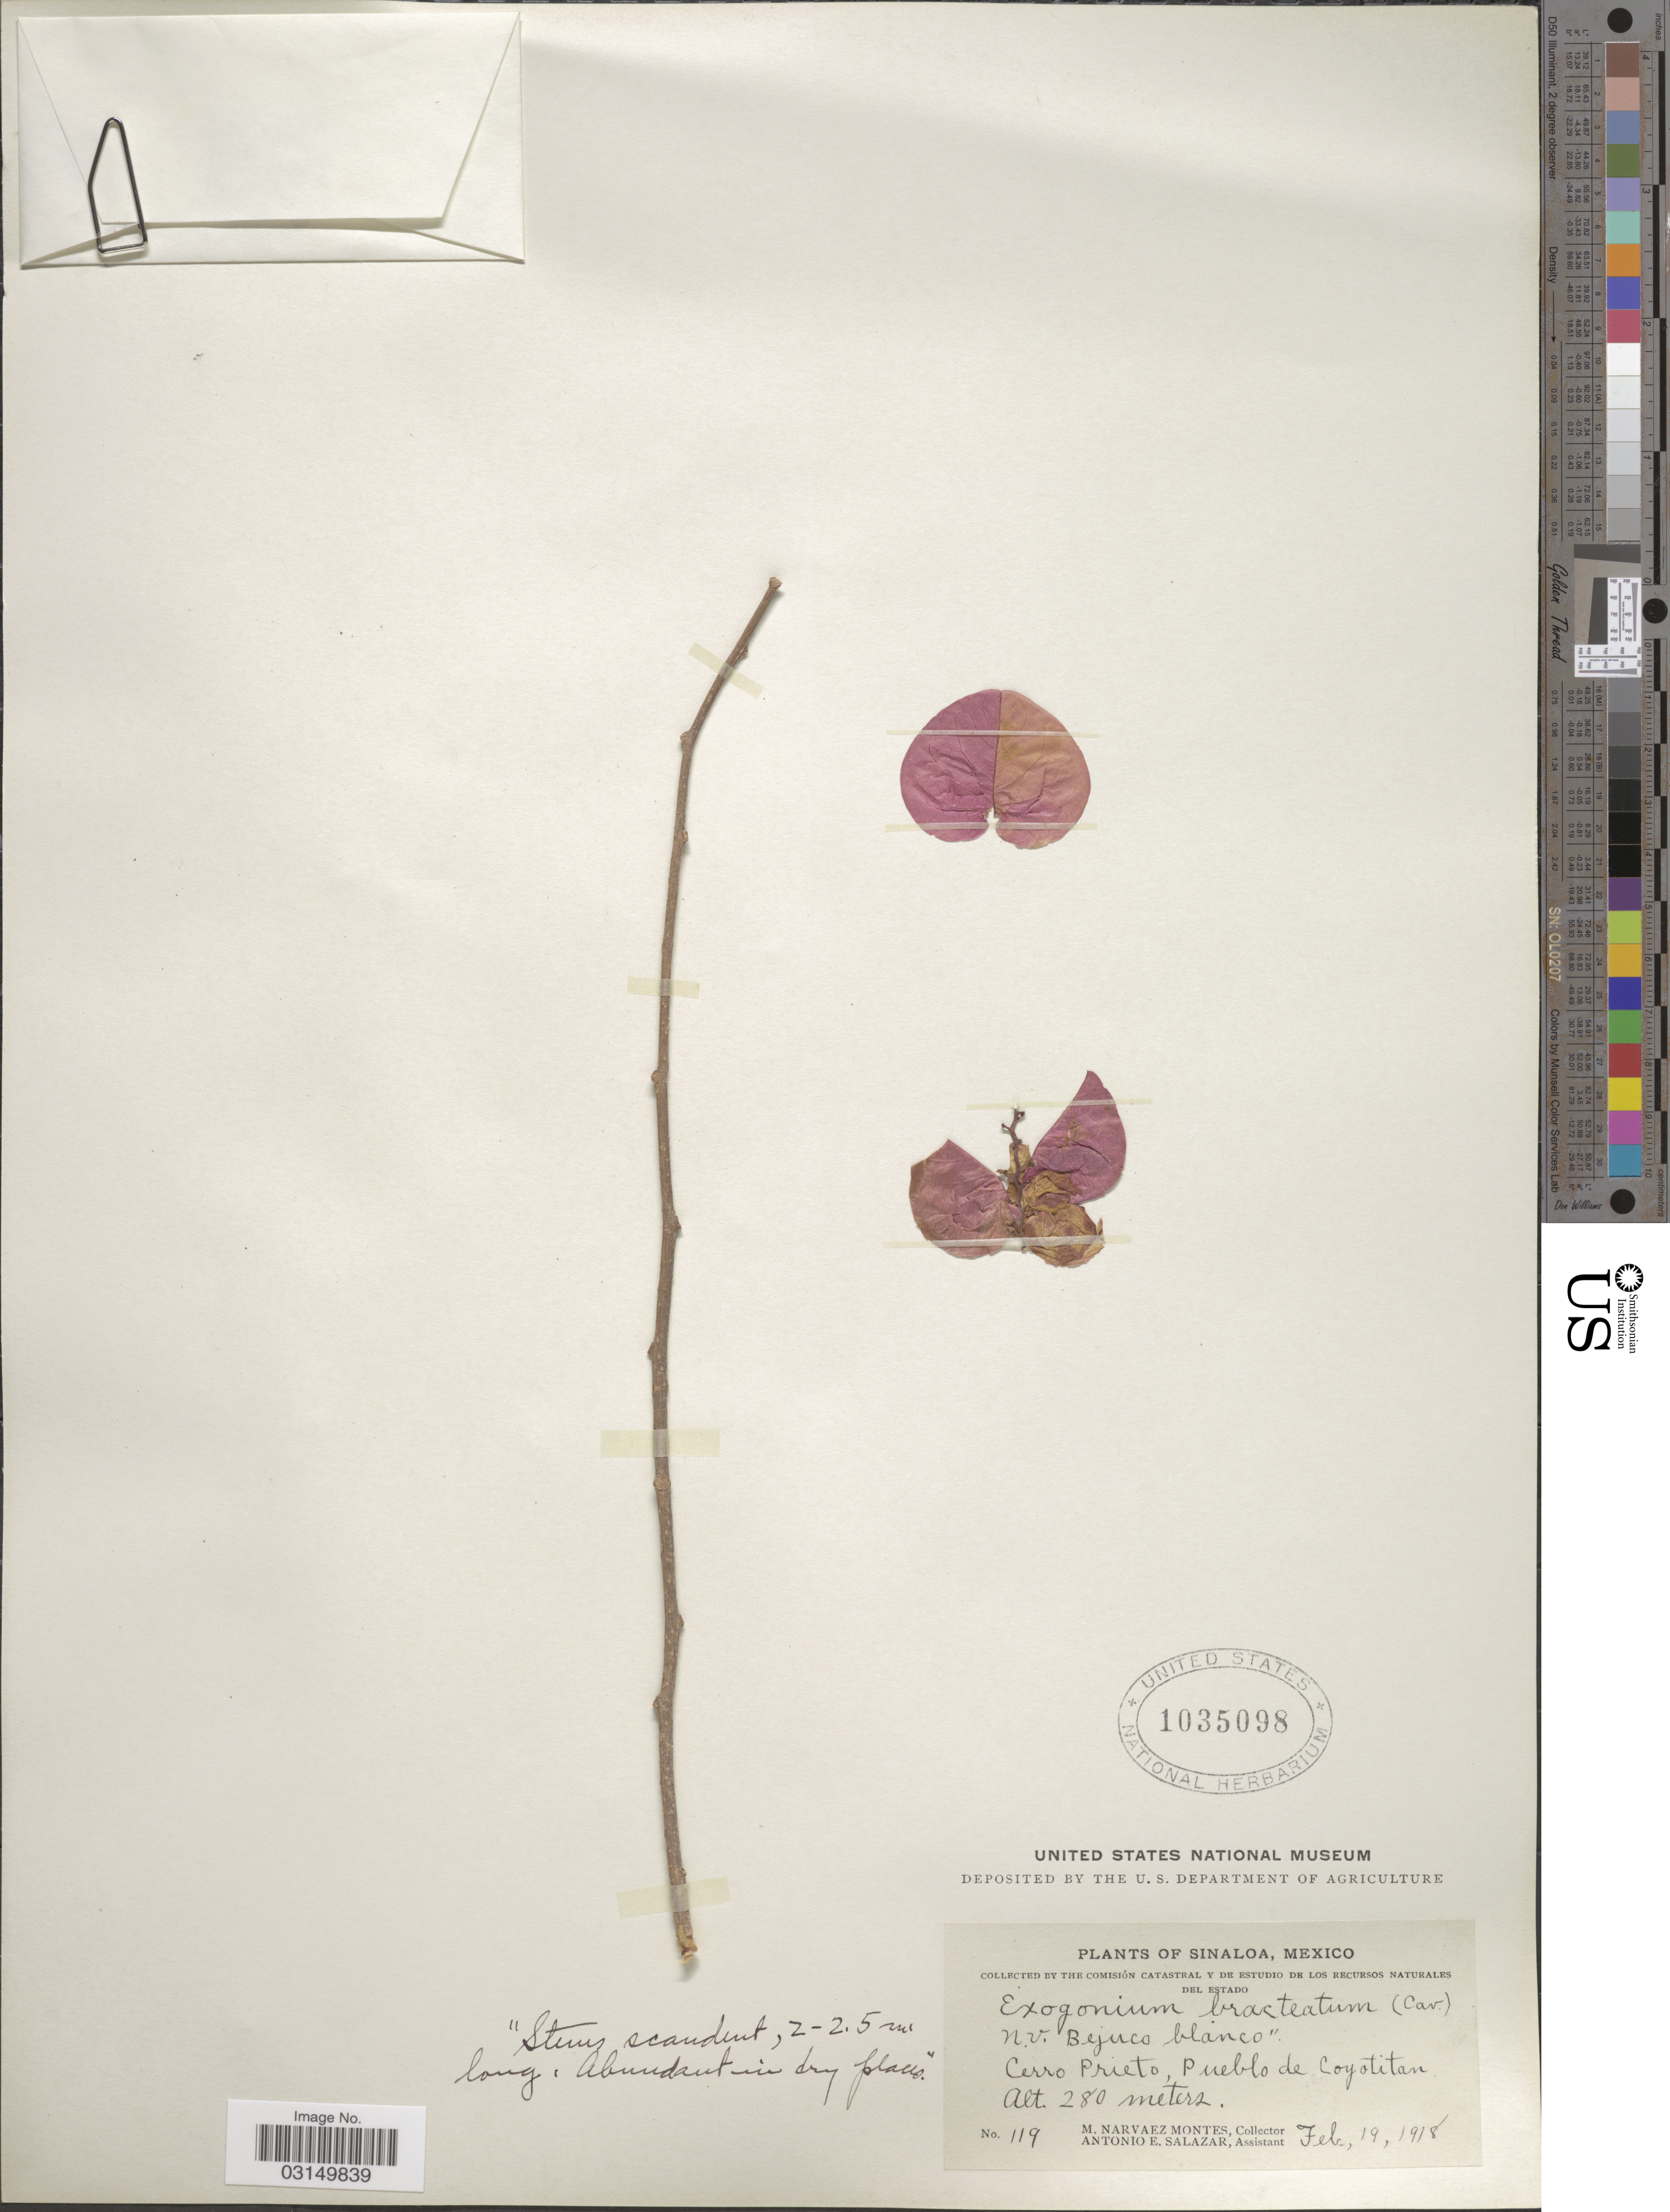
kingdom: Plantae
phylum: Tracheophyta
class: Magnoliopsida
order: Solanales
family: Convolvulaceae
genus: Ipomoea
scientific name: Ipomoea bracteata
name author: Cav.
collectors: M. Narvaez-Montes & A. E. Salazar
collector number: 119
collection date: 1918-02-19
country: Mexico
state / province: Sinaloa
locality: Cerro Prieto, Pueblo de Coyotitan.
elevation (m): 280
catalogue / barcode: US 1035098